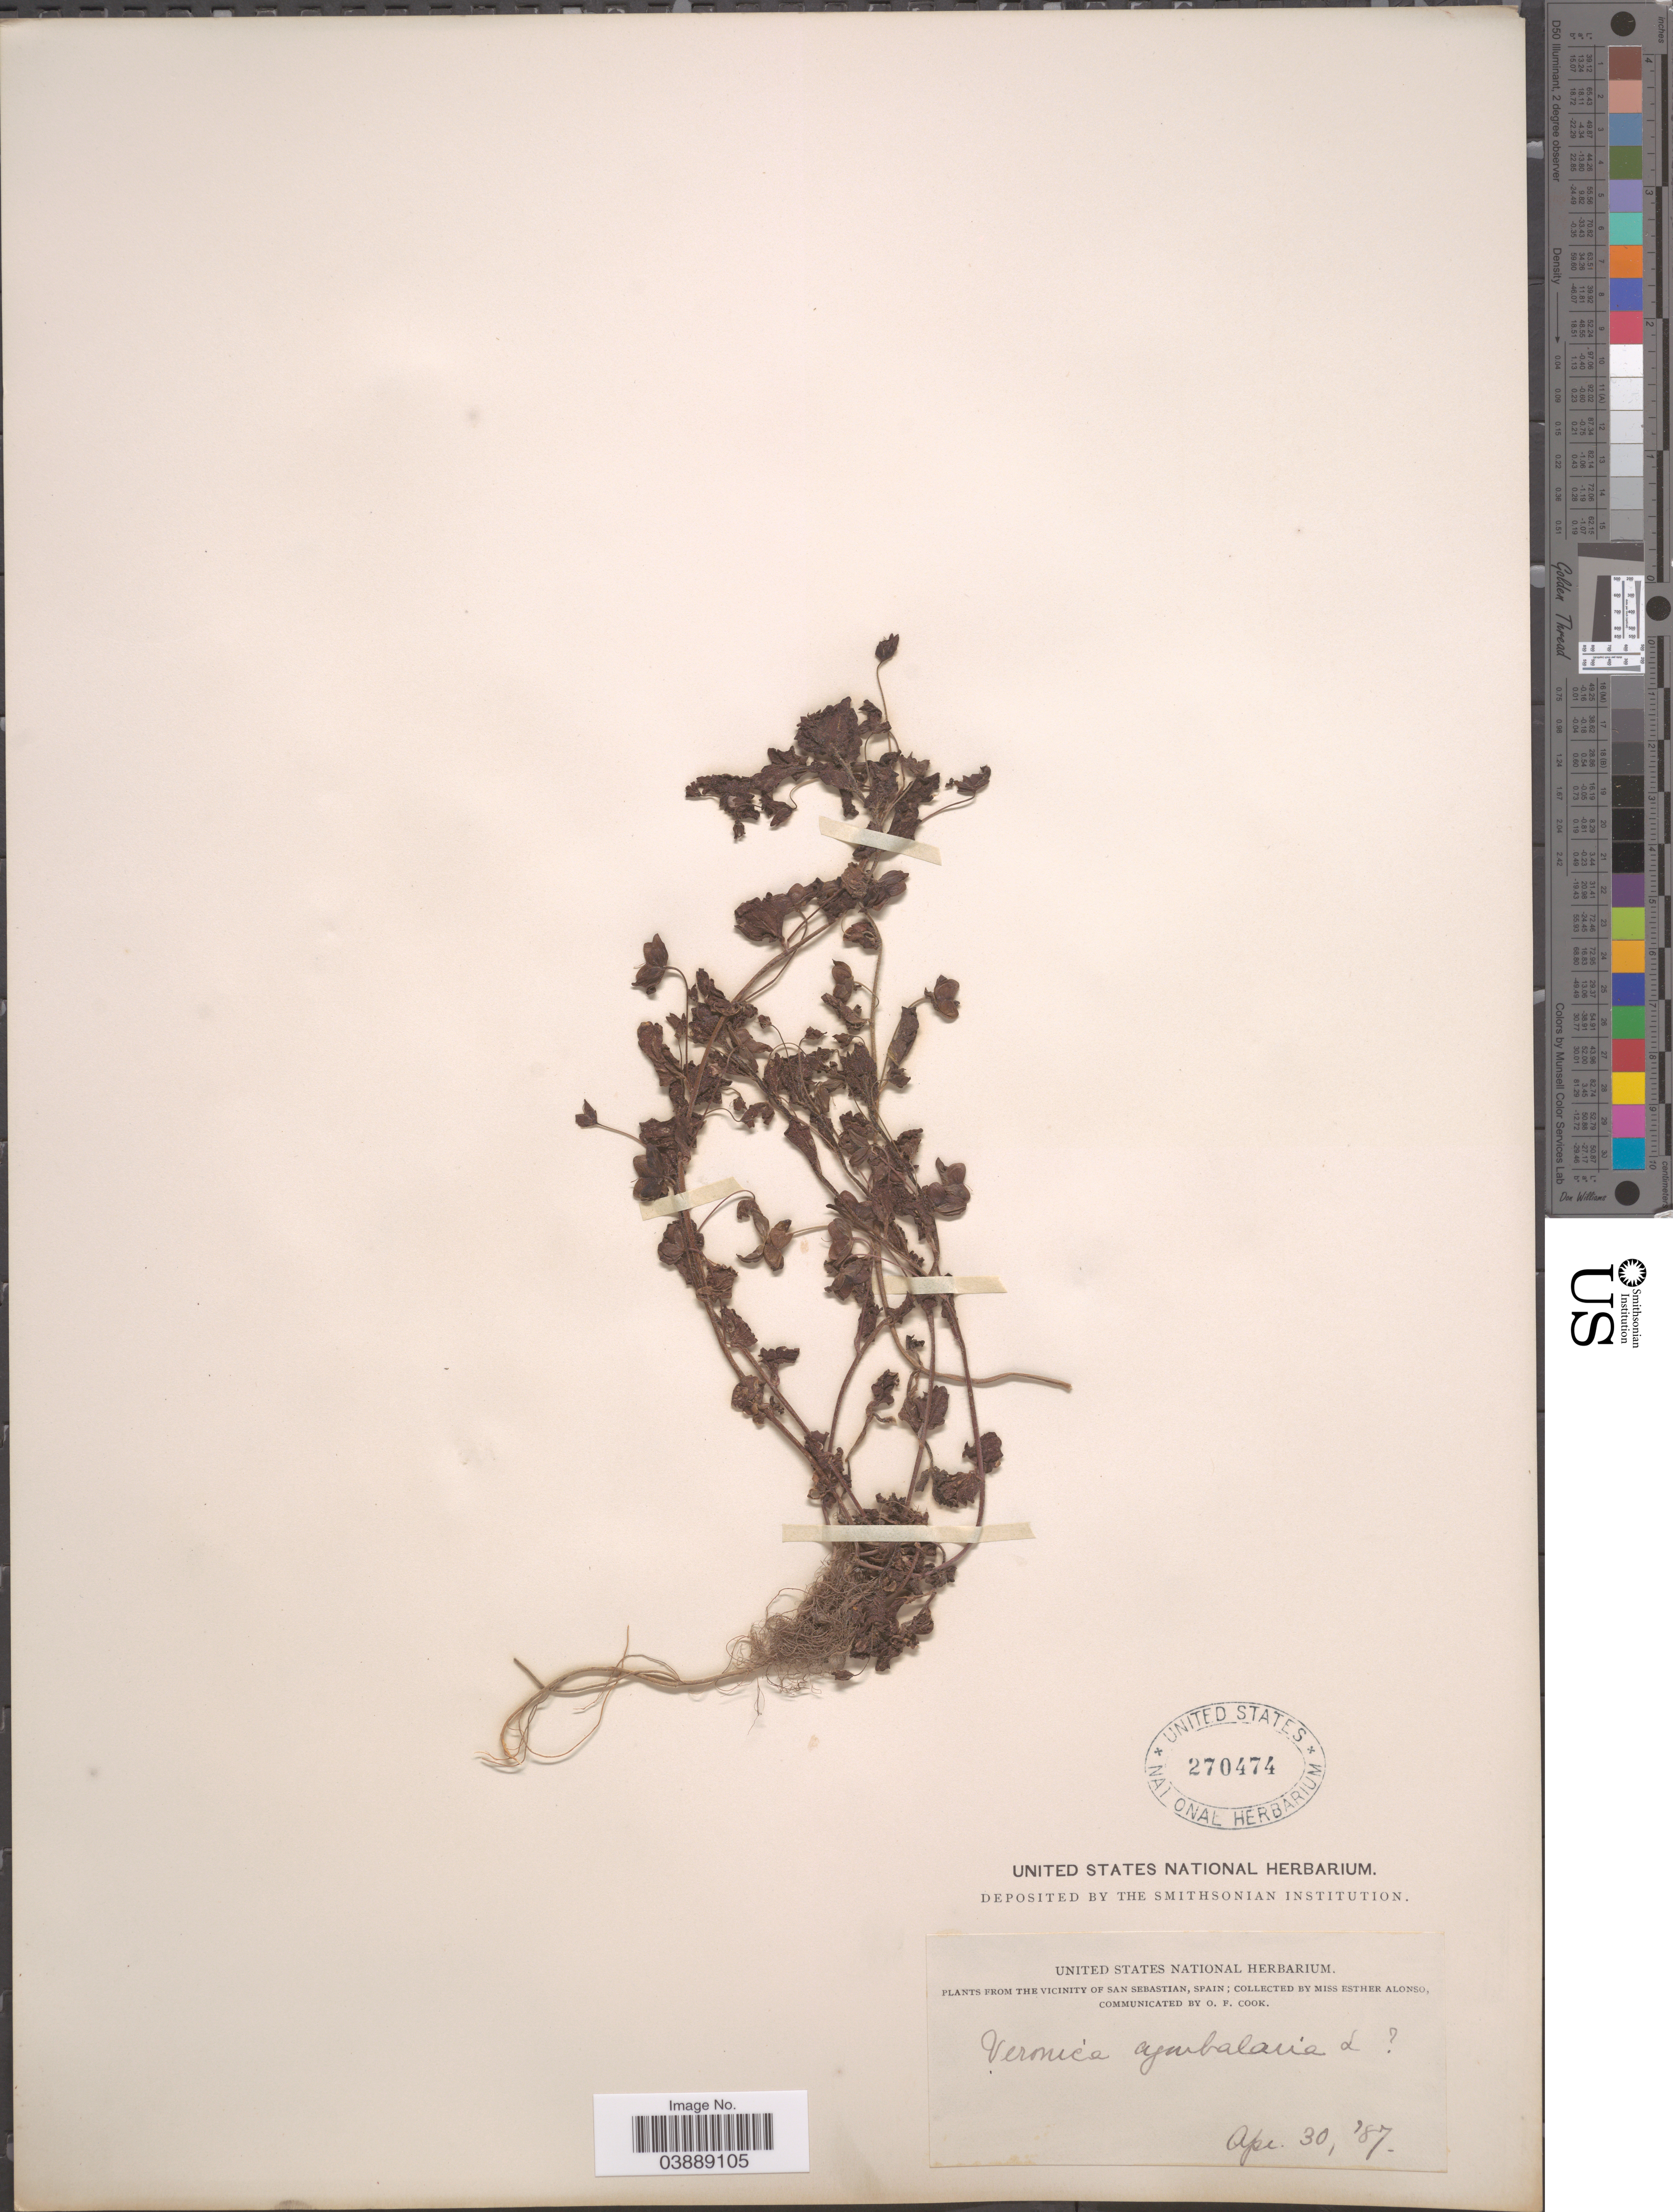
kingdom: Plantae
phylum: Tracheophyta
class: Magnoliopsida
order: Lamiales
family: Plantaginaceae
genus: Veronica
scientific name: Veronica cymbalaria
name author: M. Bodard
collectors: E. Alonso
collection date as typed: Transcribed d/m/y: 30/4/87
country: Spain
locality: Vicinity of San Sebastian.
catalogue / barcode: US 270474